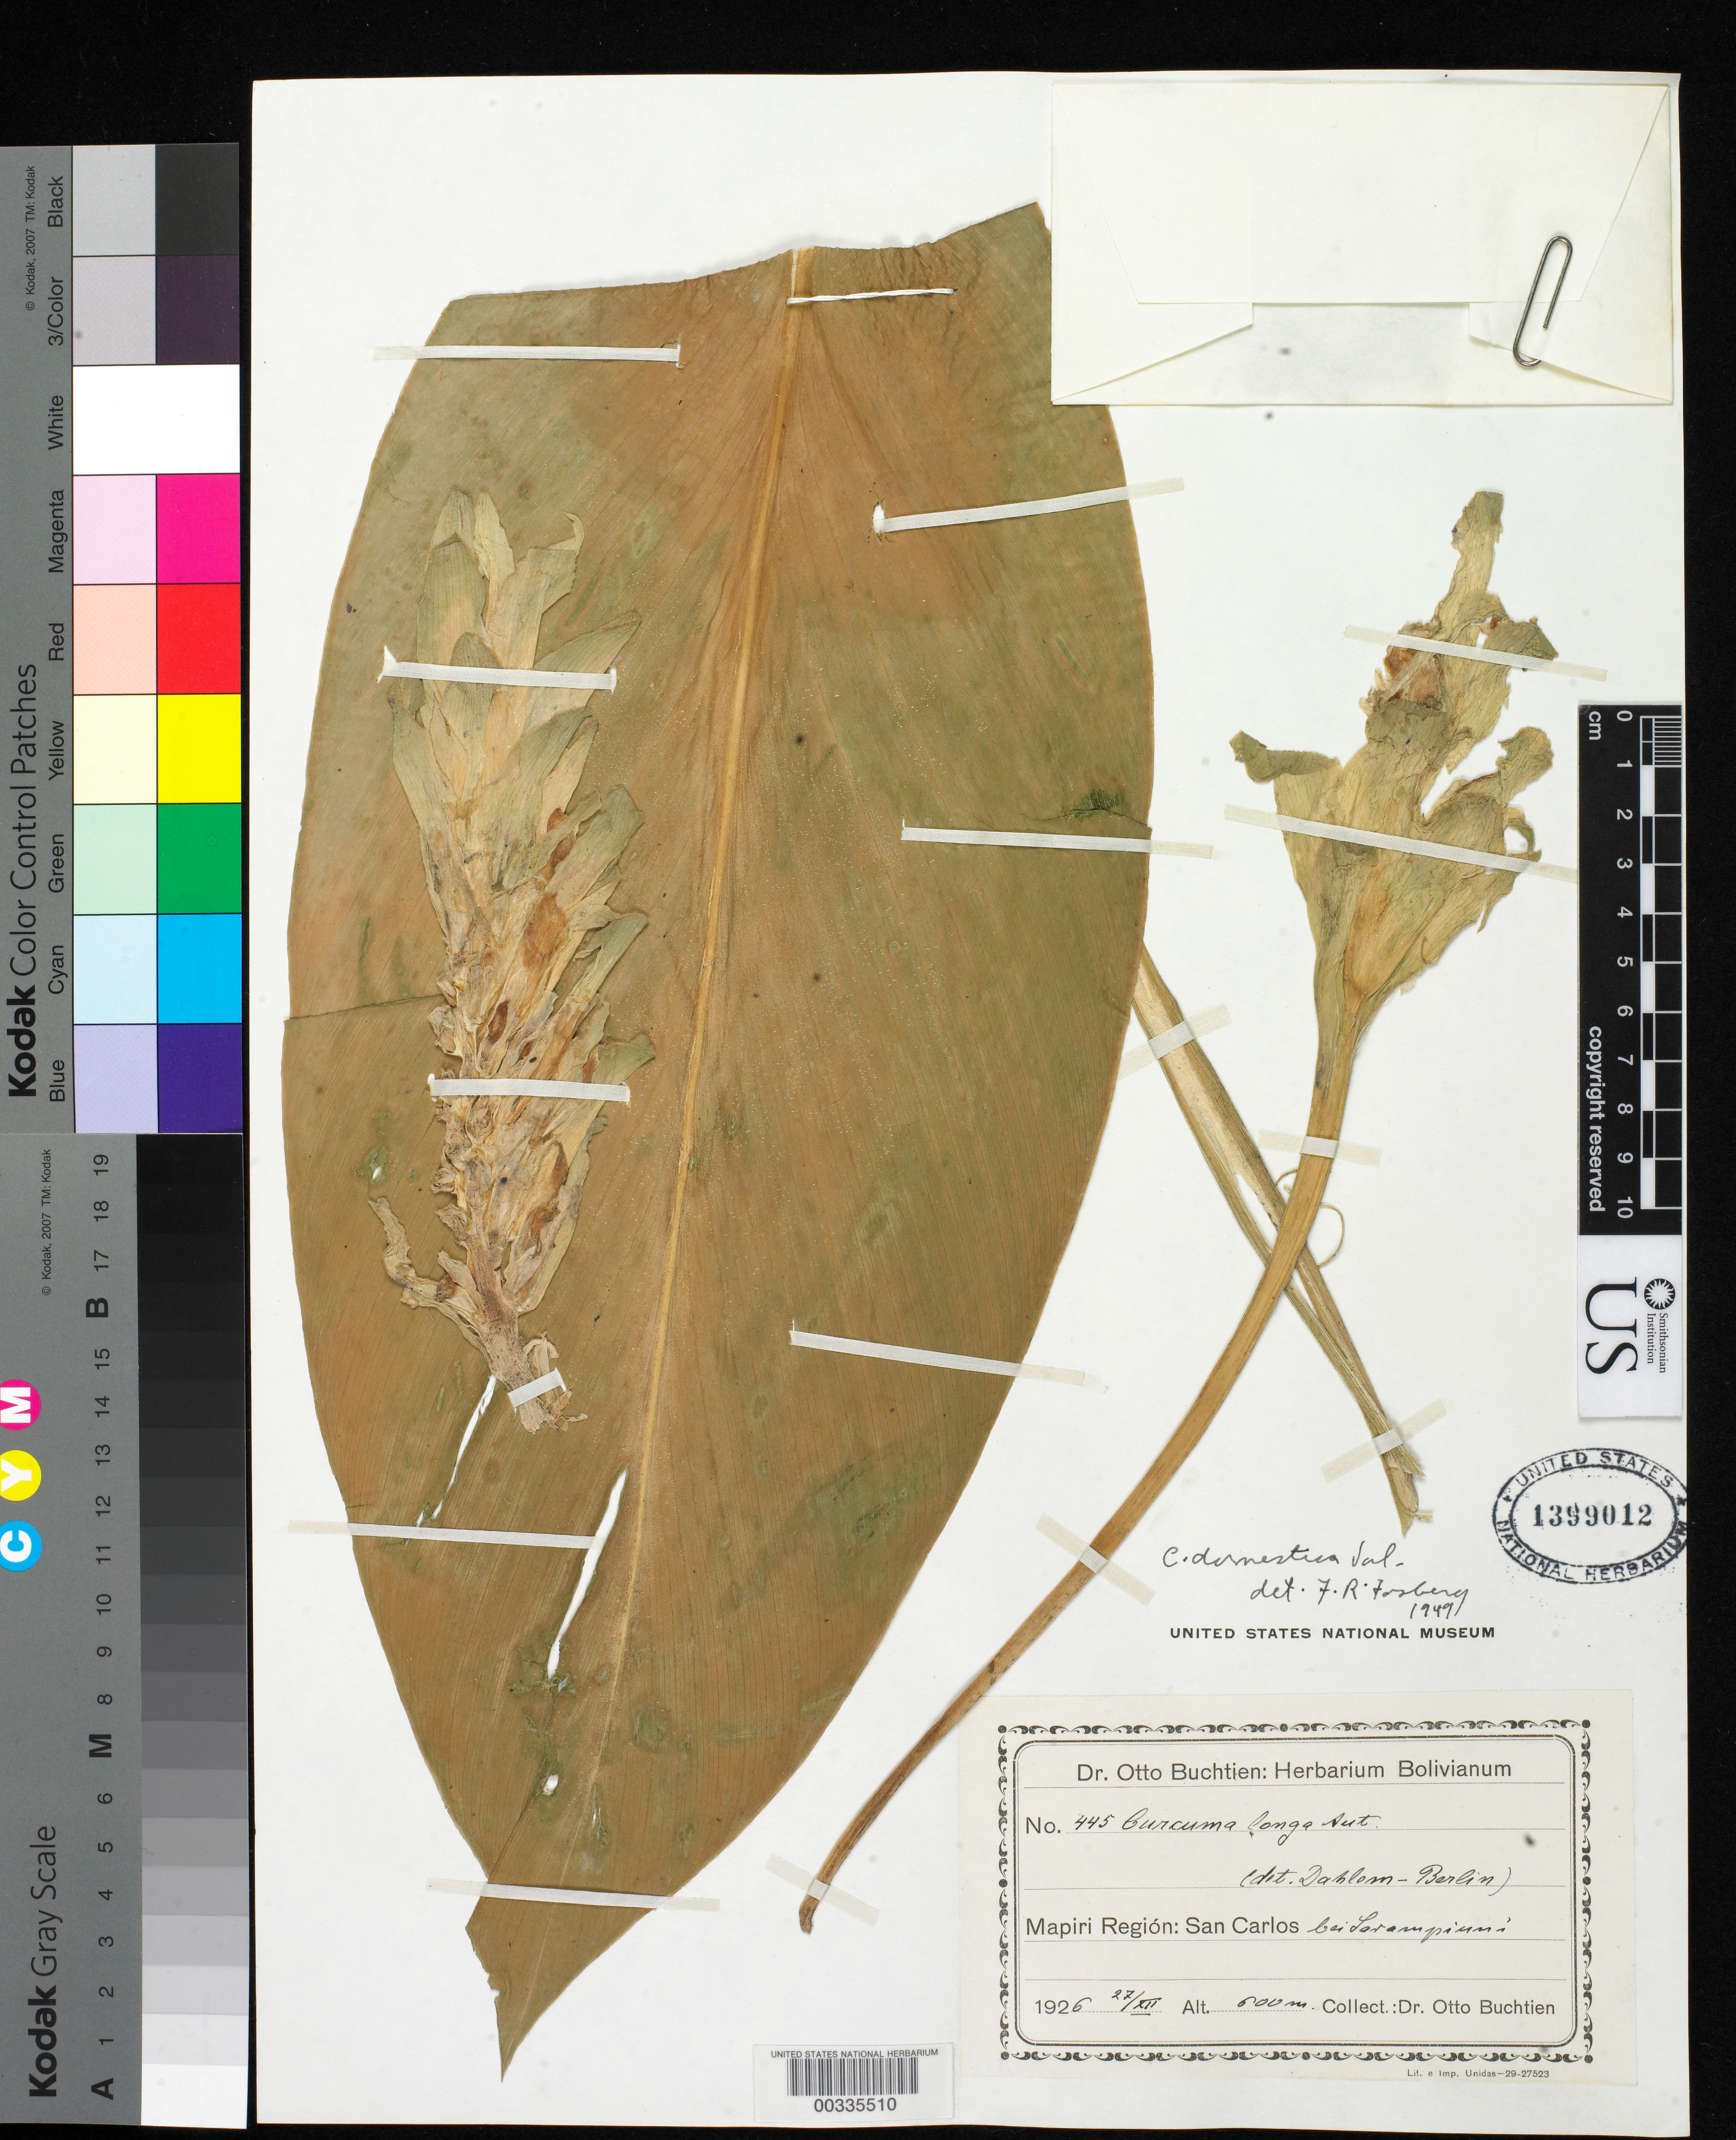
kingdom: Plantae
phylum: Tracheophyta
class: Liliopsida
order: Zingiberales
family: Zingiberaceae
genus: Curcuma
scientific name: Curcuma domestica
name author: Valeton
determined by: Fosberg, F. R.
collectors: O. Buchtien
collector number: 445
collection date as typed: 27 Dec 1926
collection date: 1926-12-27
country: Bolivia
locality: Mapiri region, San Carlos, bei Sarampinni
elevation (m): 600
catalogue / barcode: US 1399012